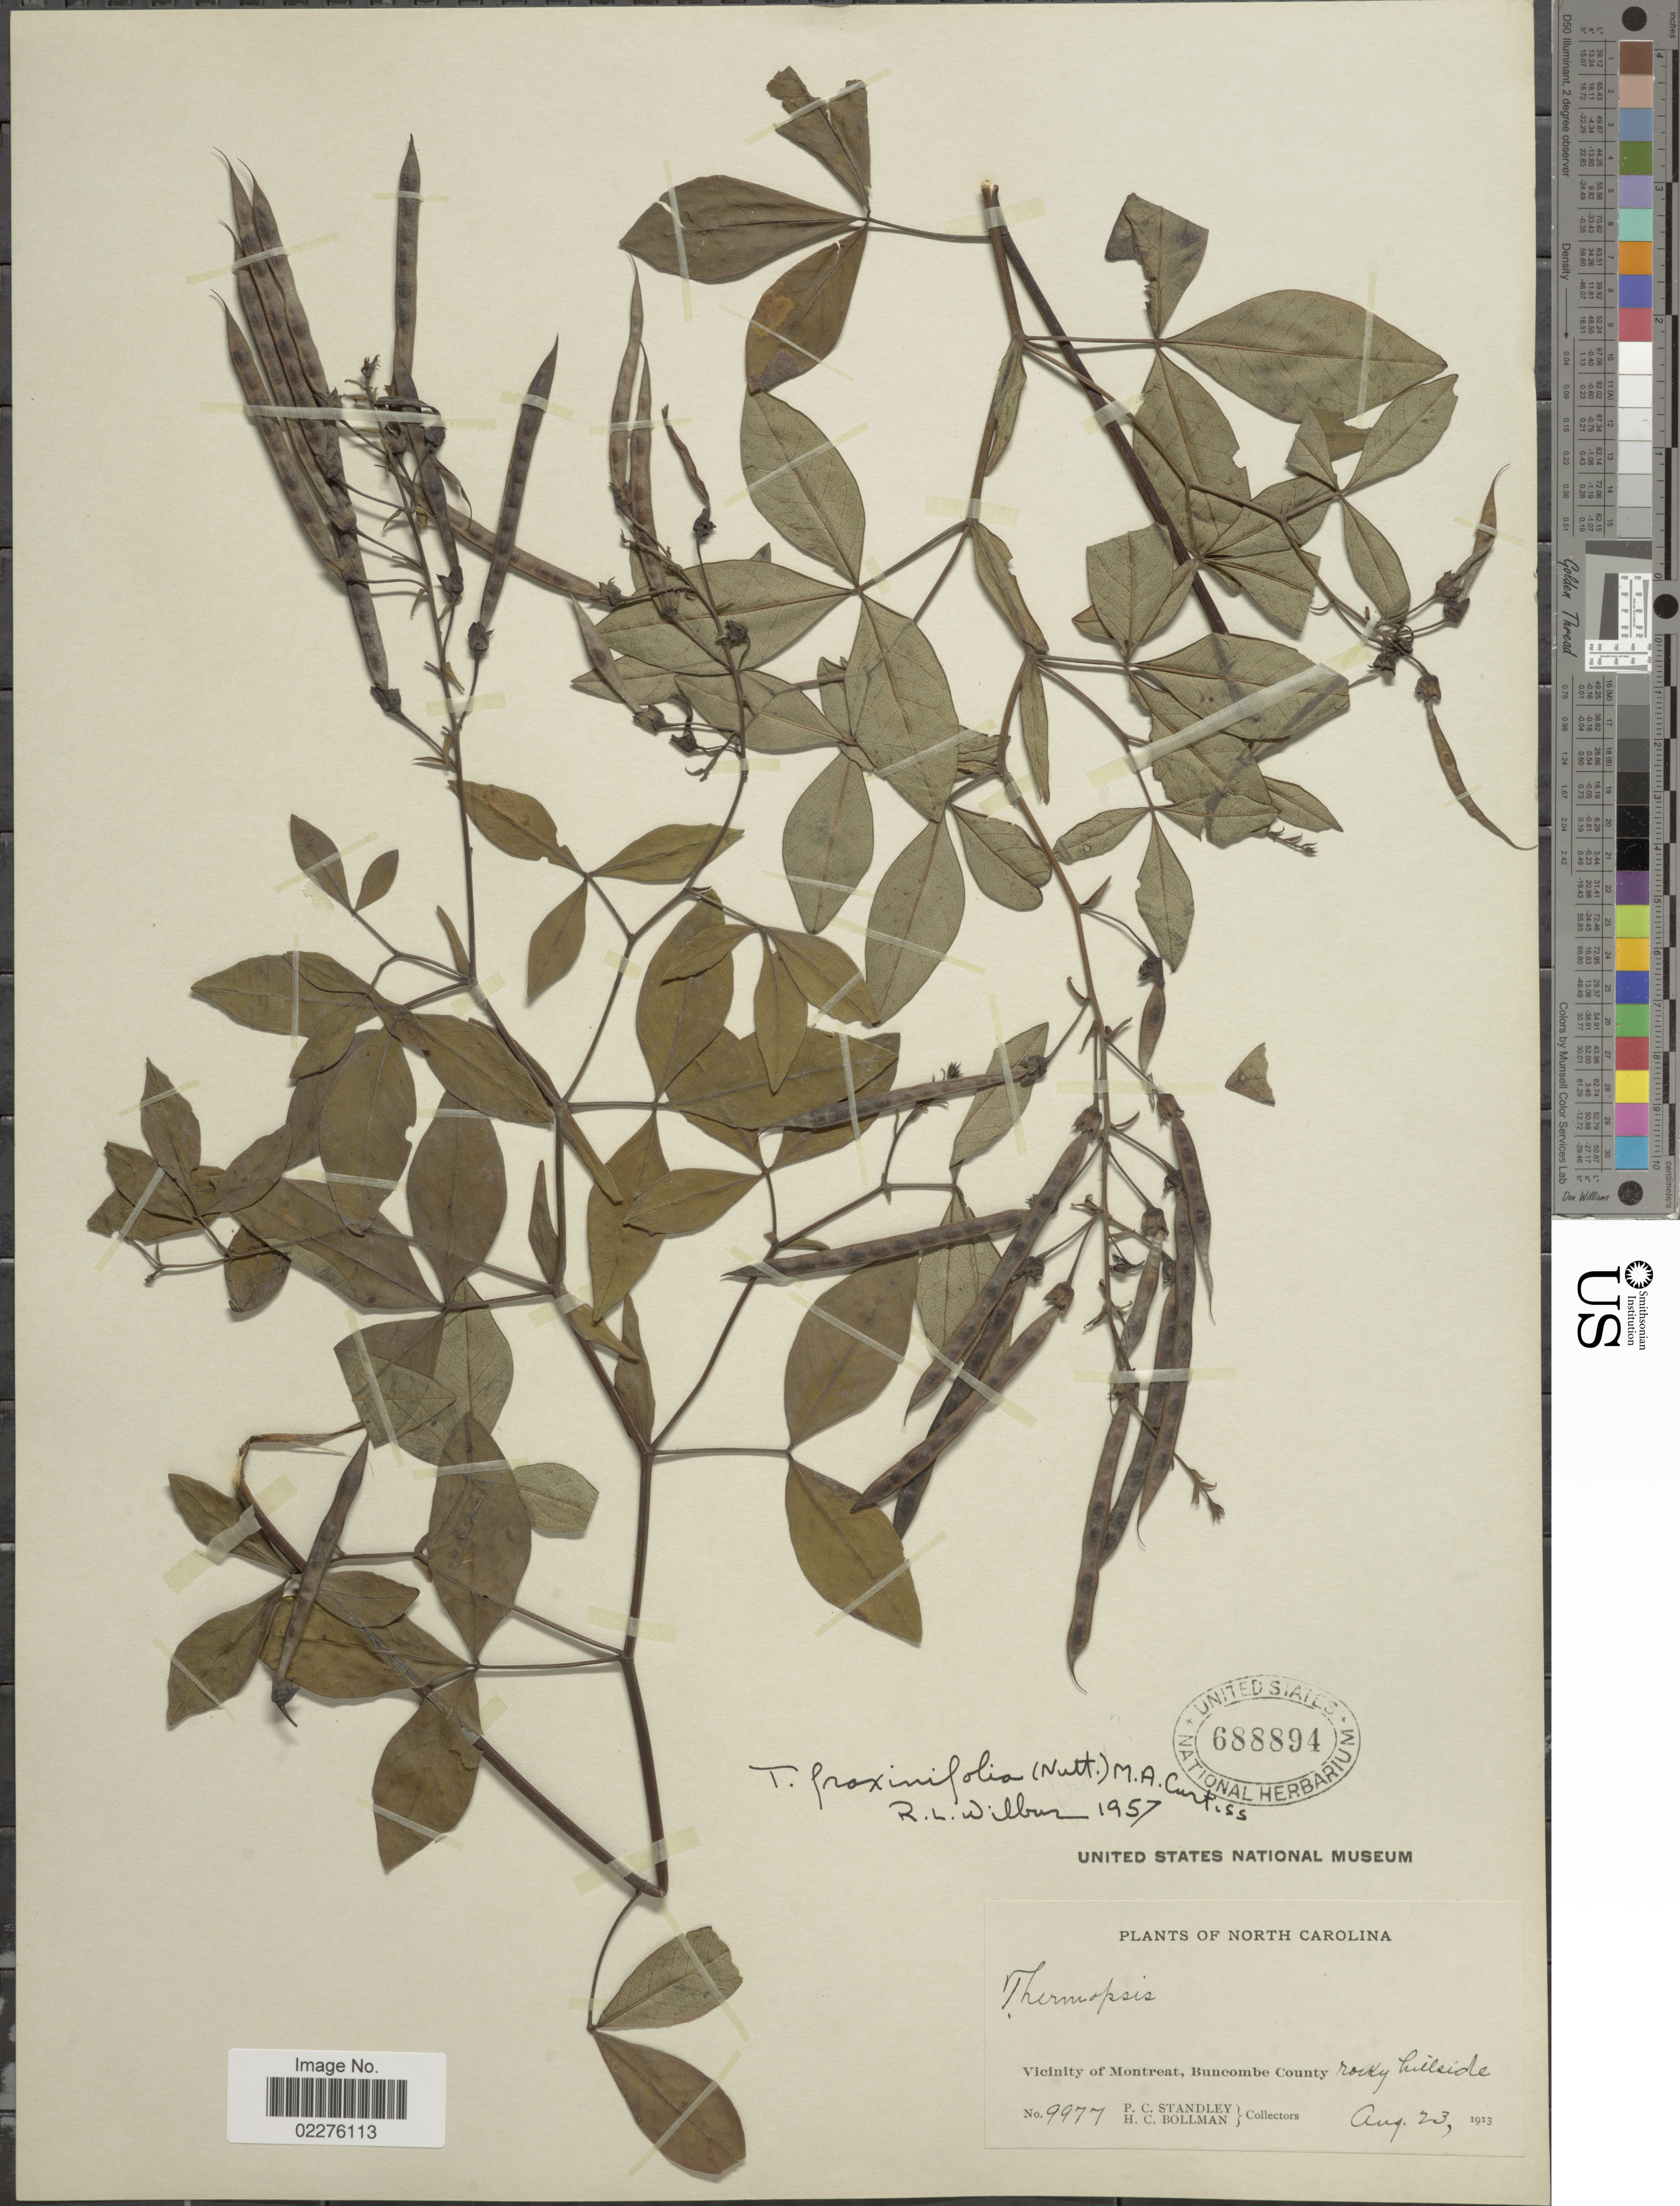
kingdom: Plantae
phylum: Tracheophyta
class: Magnoliopsida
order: Fabales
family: Fabaceae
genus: Thermopsis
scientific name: Thermopsis fraxinifolia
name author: M.A. Curtis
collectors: P. C. Standley & H. C. Bollman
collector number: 9977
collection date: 1913-08-23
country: United States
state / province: North Carolina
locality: Vicinity of Montreat, Buncombe County rocky hillside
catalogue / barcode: US 688894